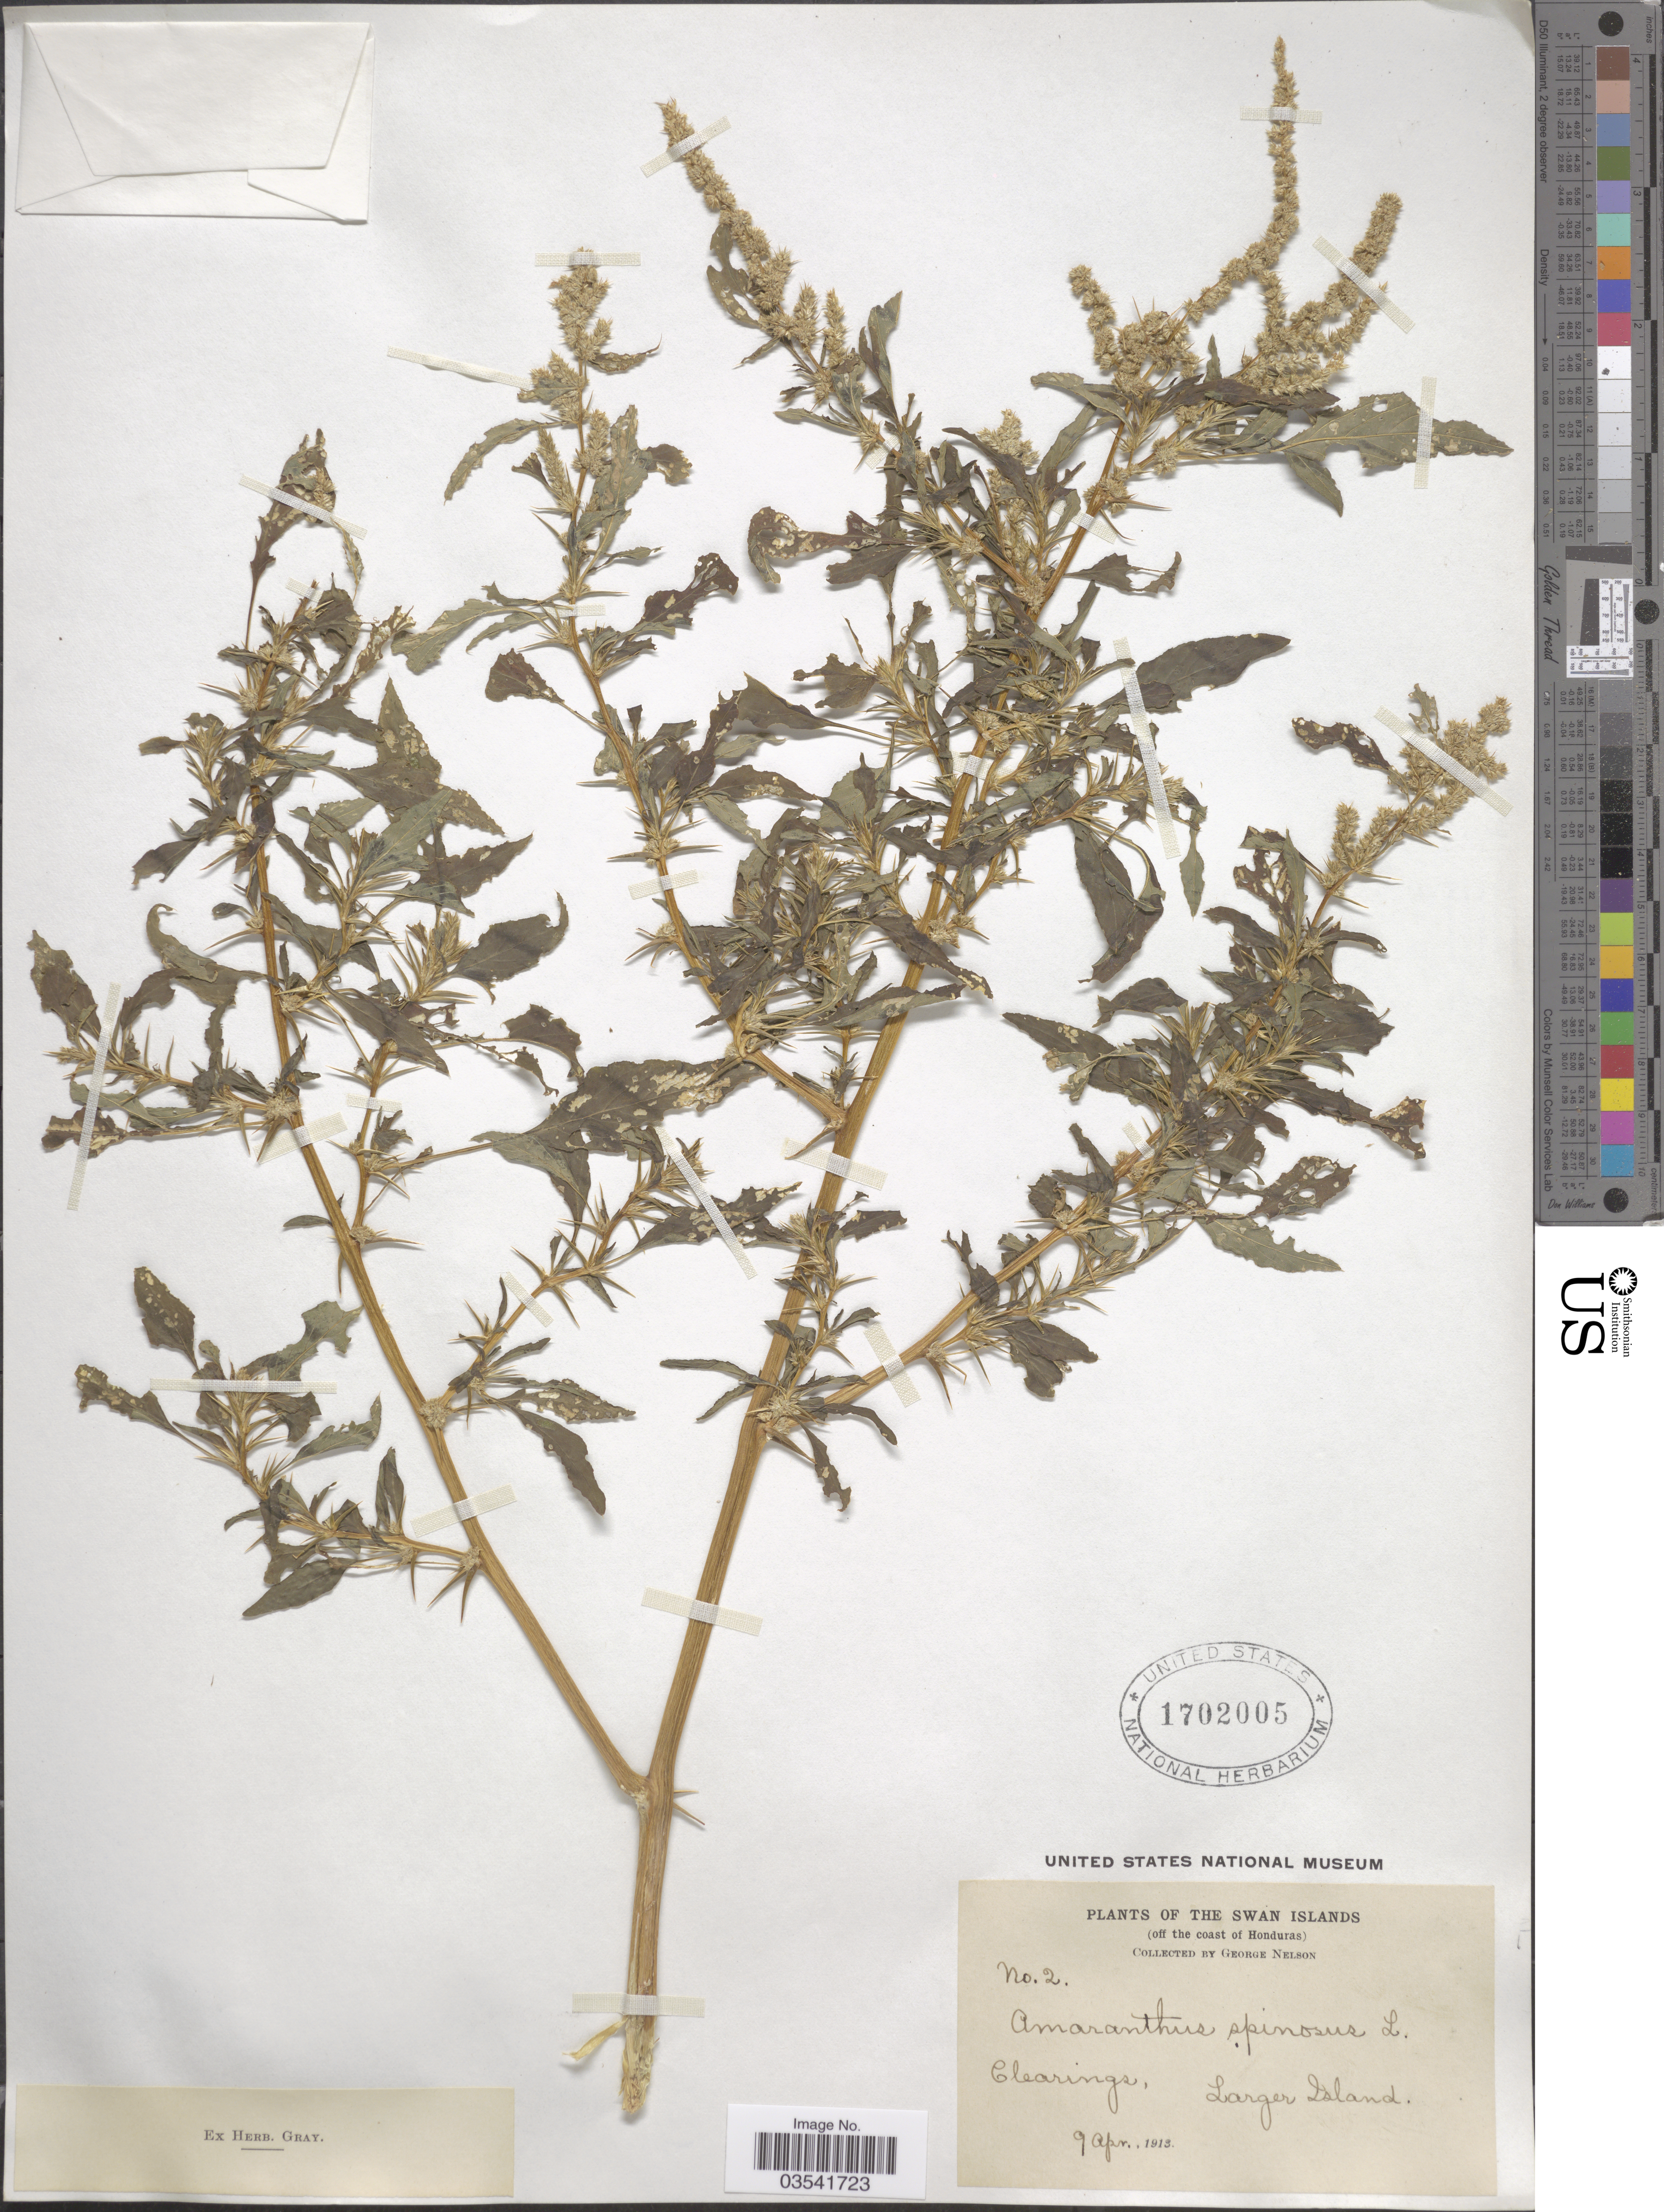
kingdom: Plantae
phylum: Tracheophyta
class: Magnoliopsida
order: Caryophyllales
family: Amaranthaceae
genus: Amaranthus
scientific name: Amaranthus spinosus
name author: L.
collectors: G. Nelson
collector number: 2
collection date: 1913-04-09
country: Honduras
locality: The Swan Islands (off the coast of Honduras). Clearings, Larger Island.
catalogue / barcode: US 1702005